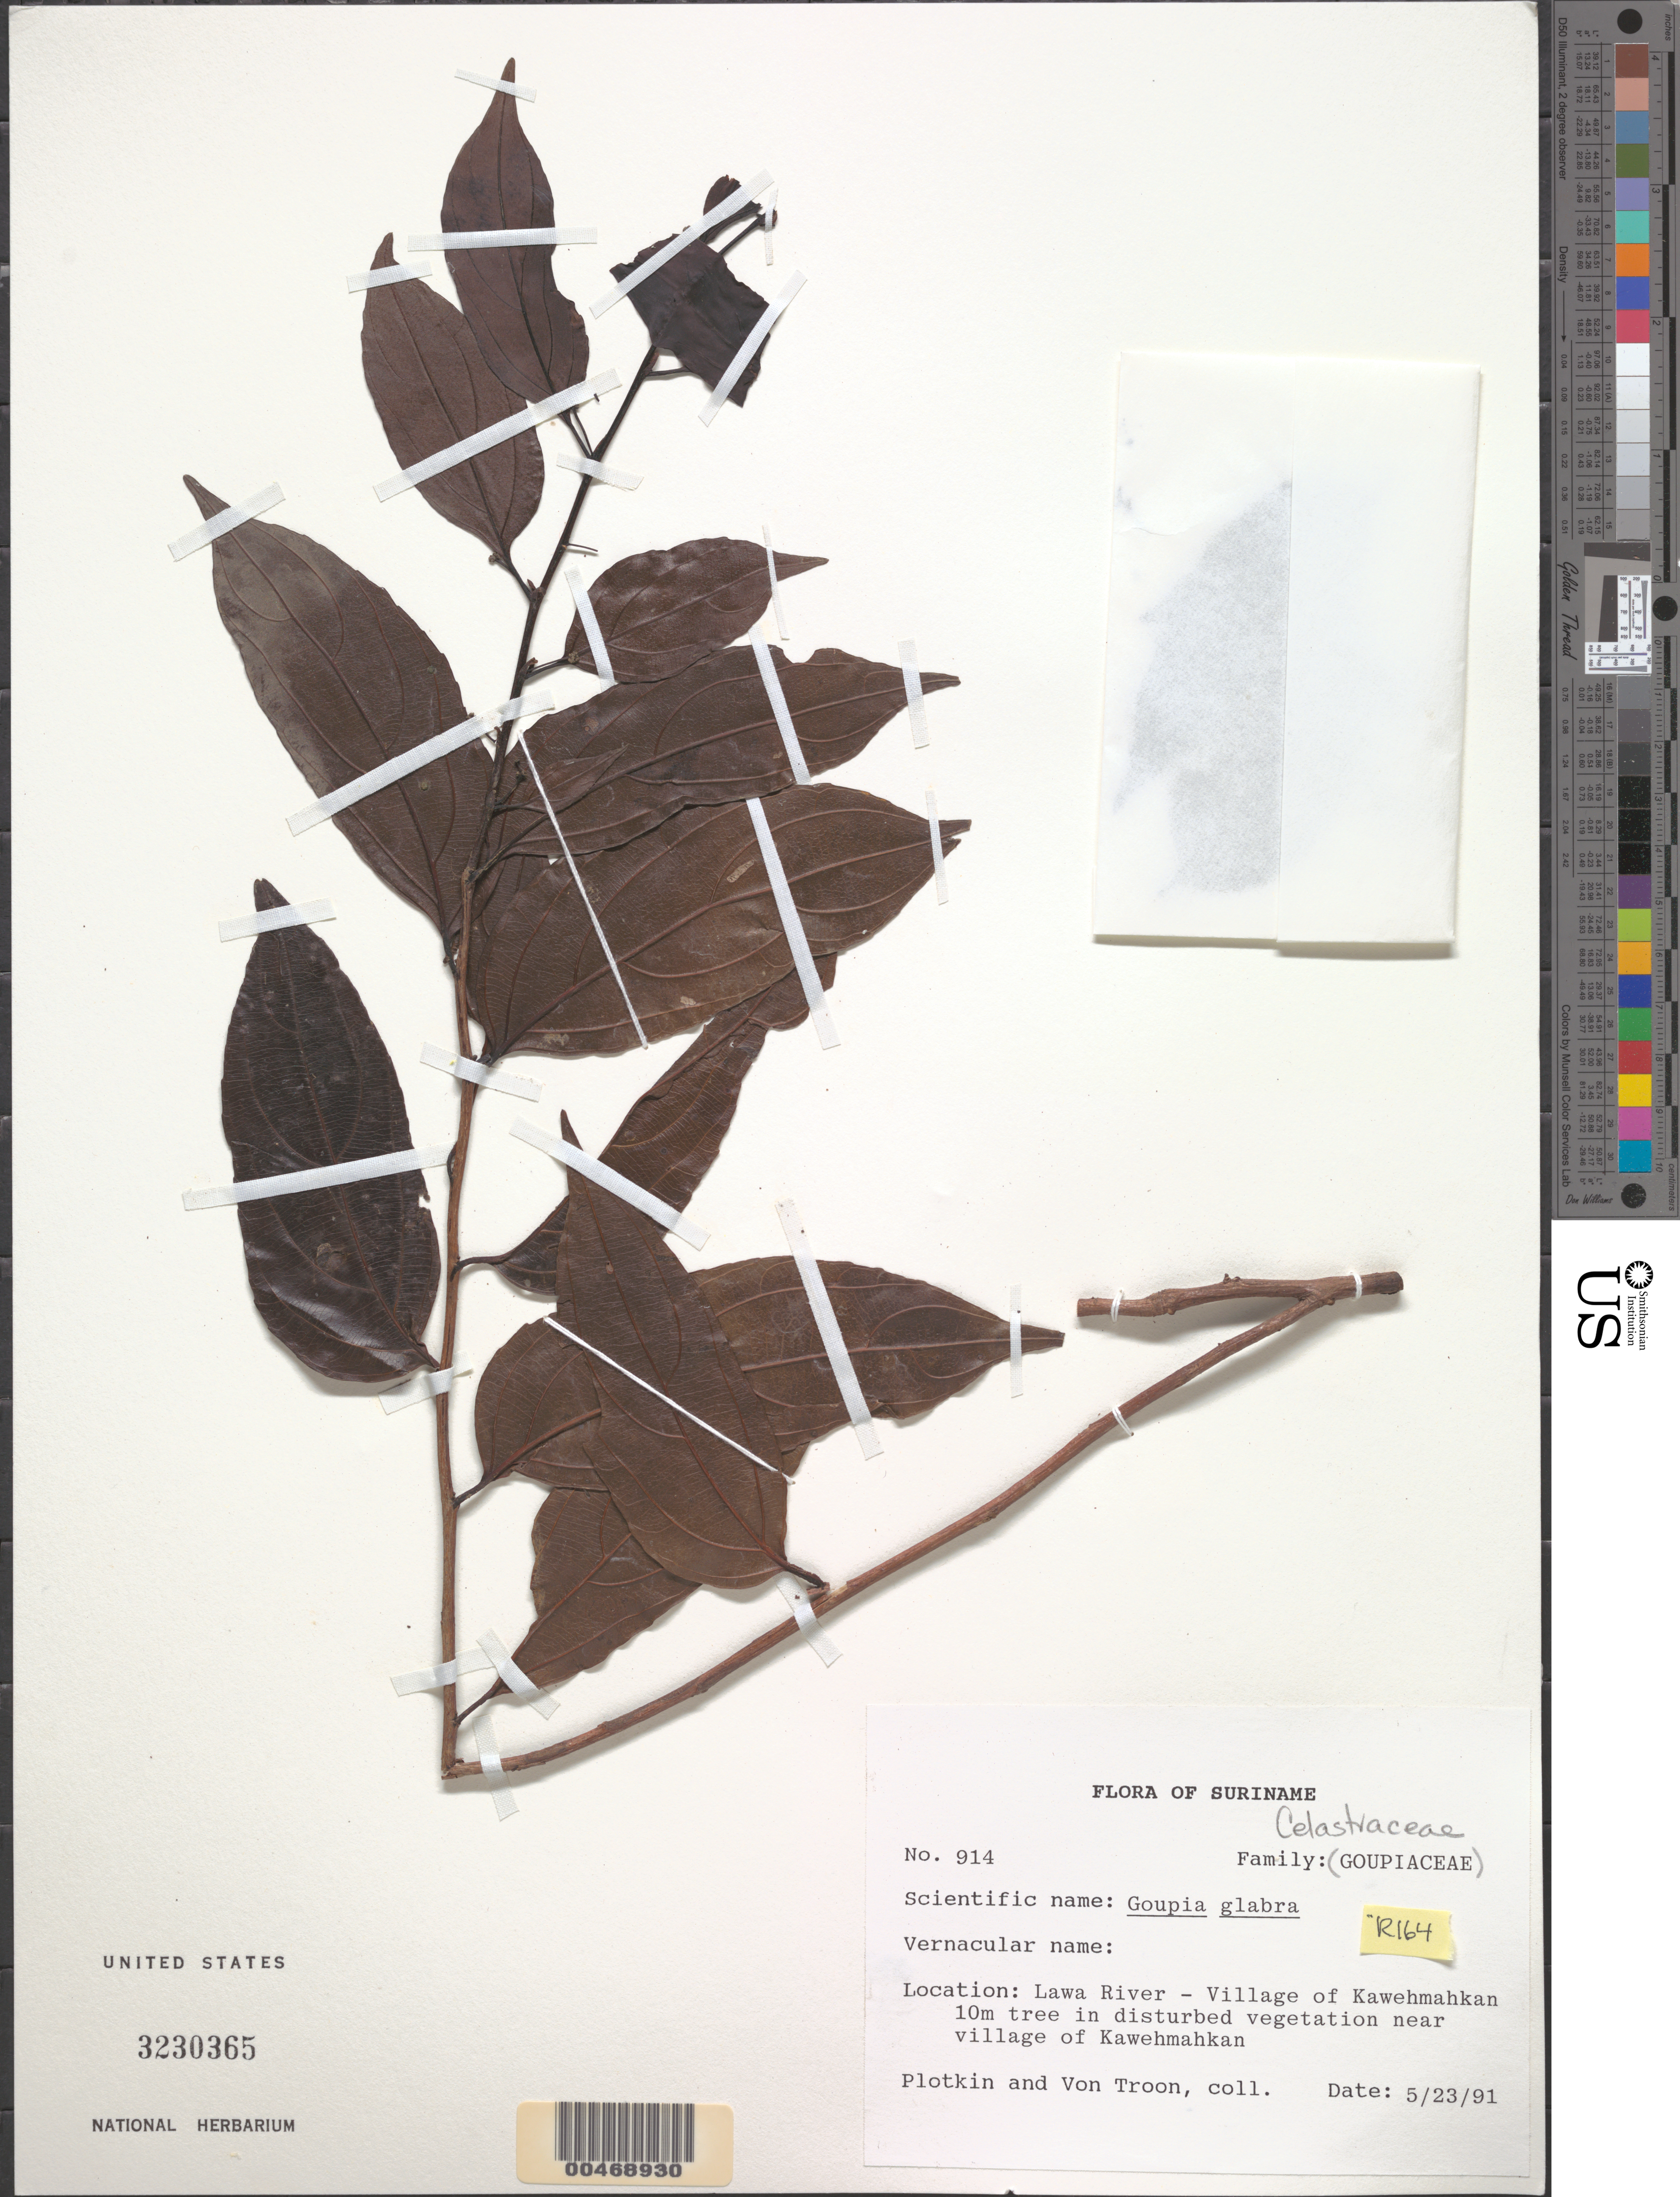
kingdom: Plantae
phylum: Tracheophyta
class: Magnoliopsida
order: Malpighiales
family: Goupiaceae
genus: Goupia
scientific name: Goupia glabra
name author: Aubl.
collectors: M. Plotkin & F. Troon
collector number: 914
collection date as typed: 23-May-91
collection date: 1991-05-23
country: Suriname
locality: Lawa R., near village of Kawehmahkan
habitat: Disturbed vegetation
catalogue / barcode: US 3230365